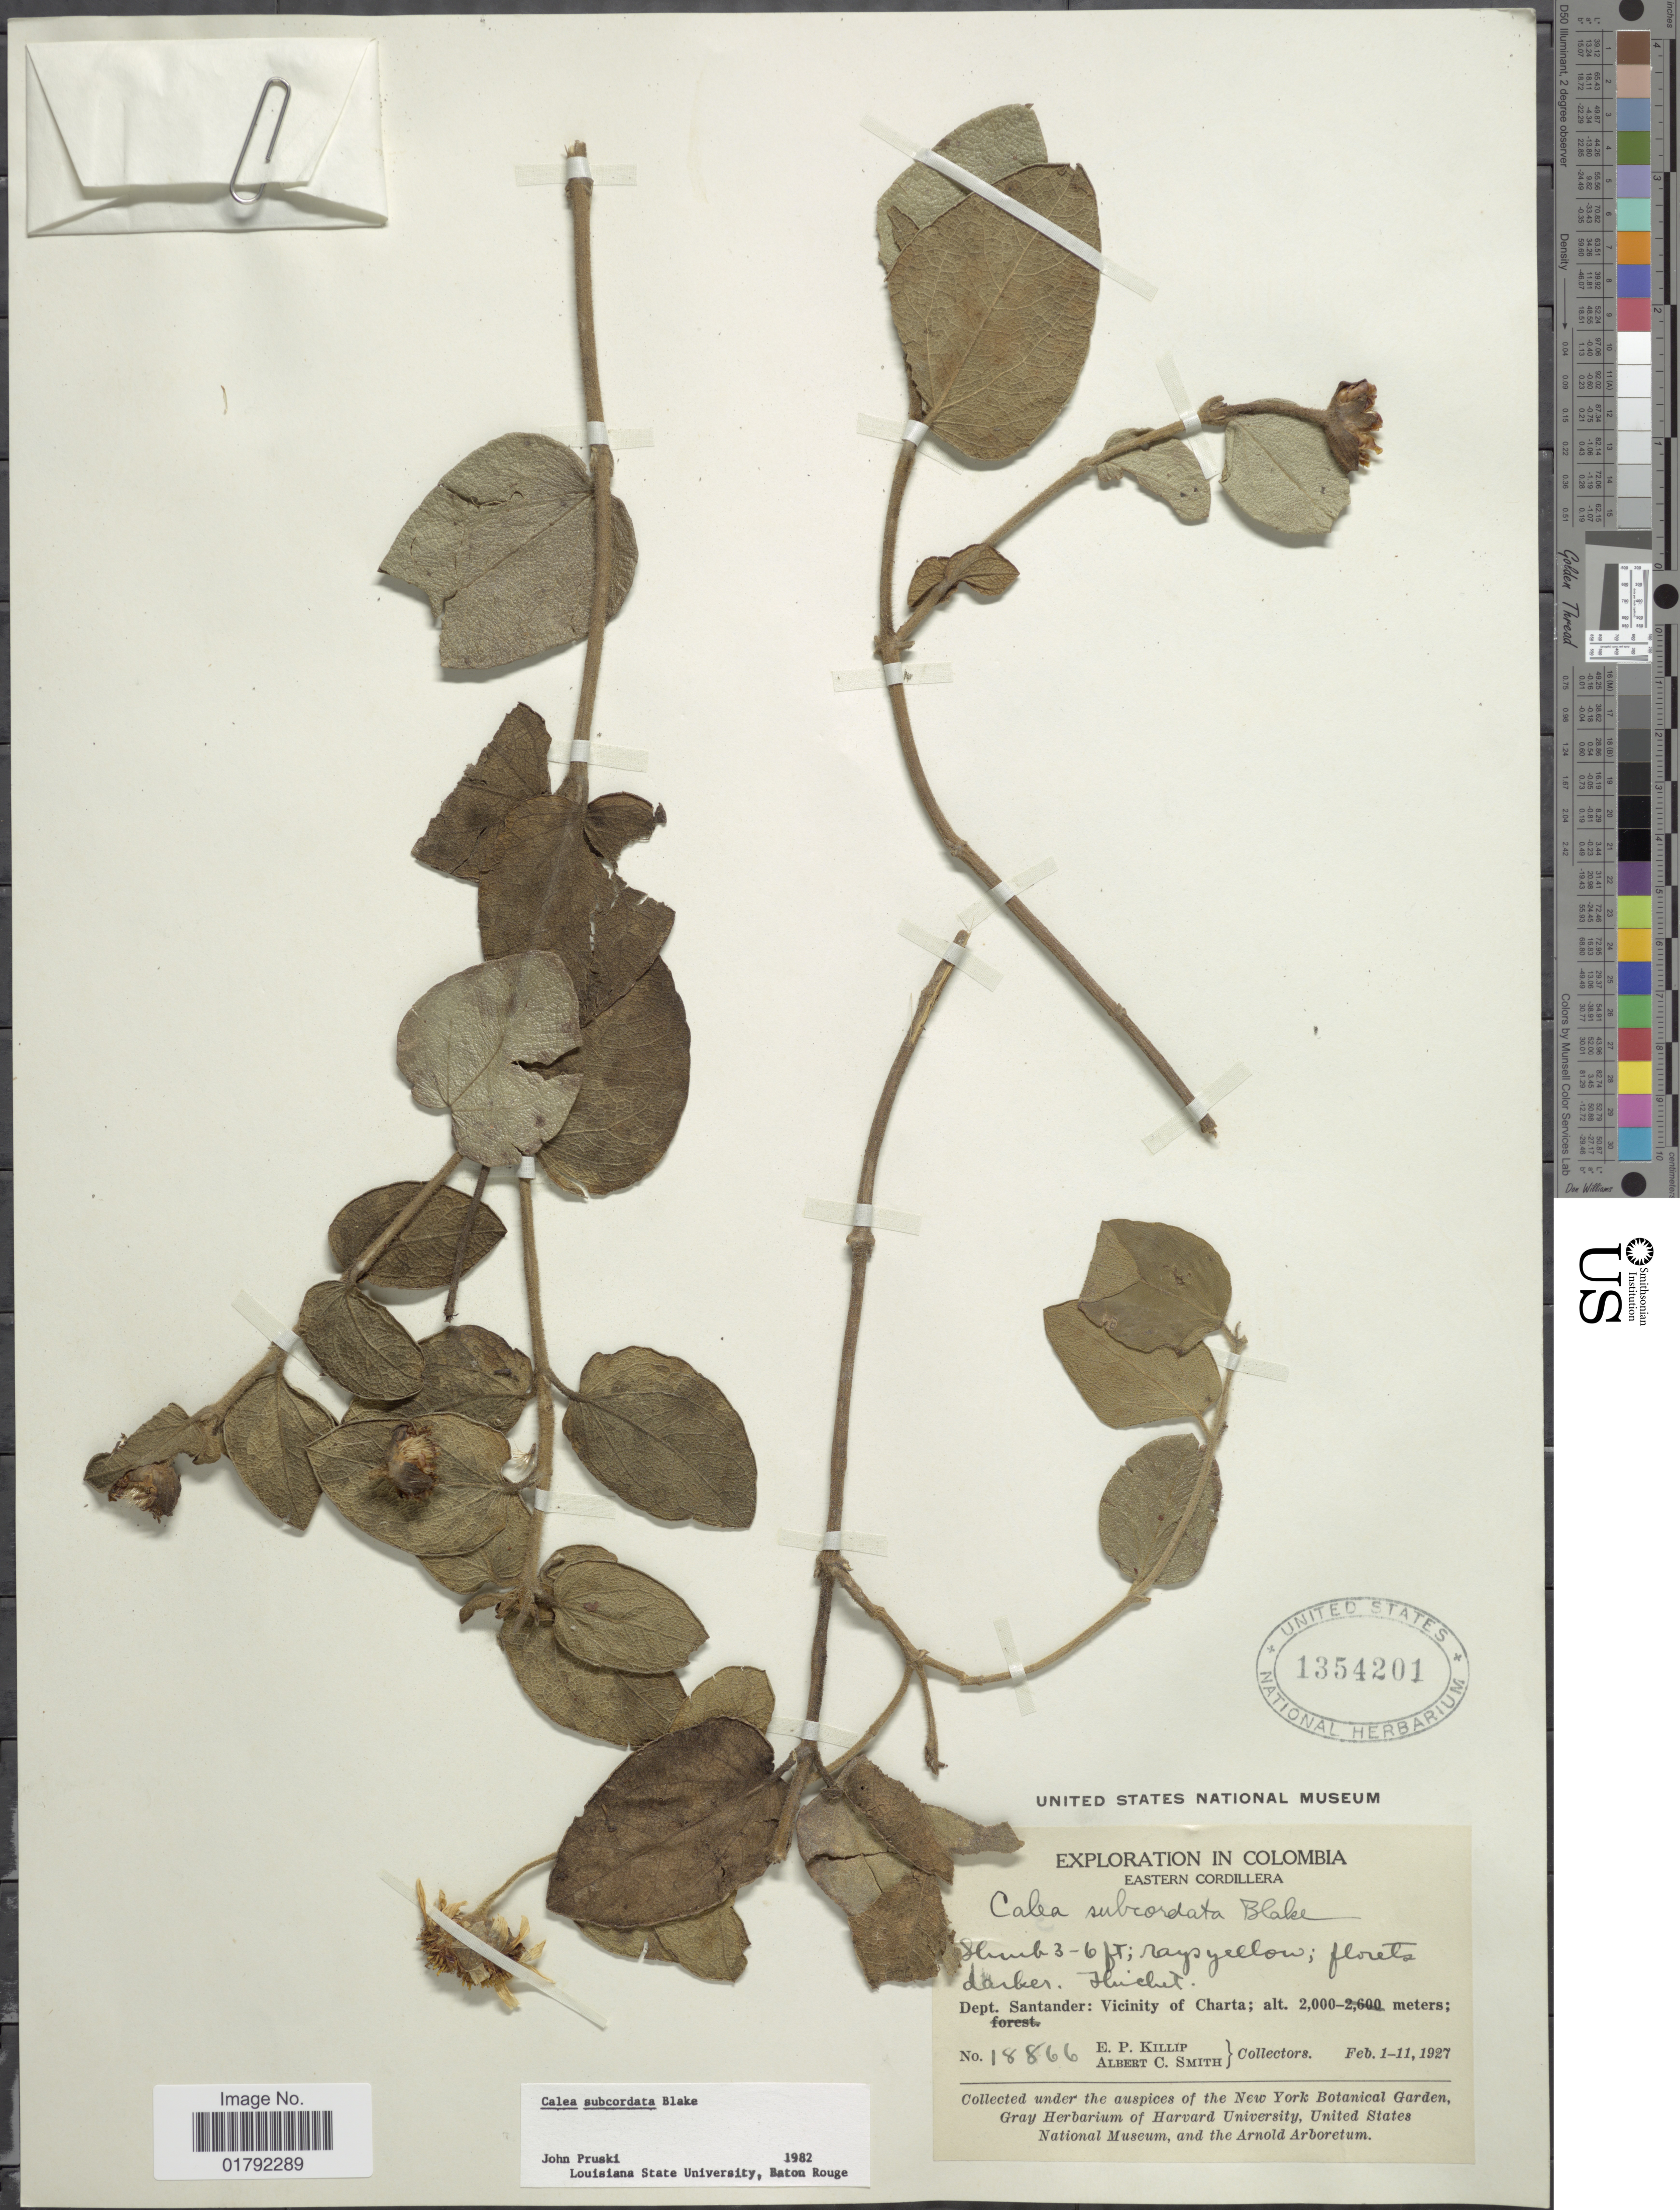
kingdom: Plantae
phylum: Tracheophyta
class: Magnoliopsida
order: Asterales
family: Asteraceae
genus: Calea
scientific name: Calea subcordata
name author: S.F. Blake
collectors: E. P. Killip & A. C. Smith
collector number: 18866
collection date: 1927-02-01/1927-02-11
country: Colombia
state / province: Santander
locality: Vicinity of Charta.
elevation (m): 2000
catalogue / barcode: US 1354201